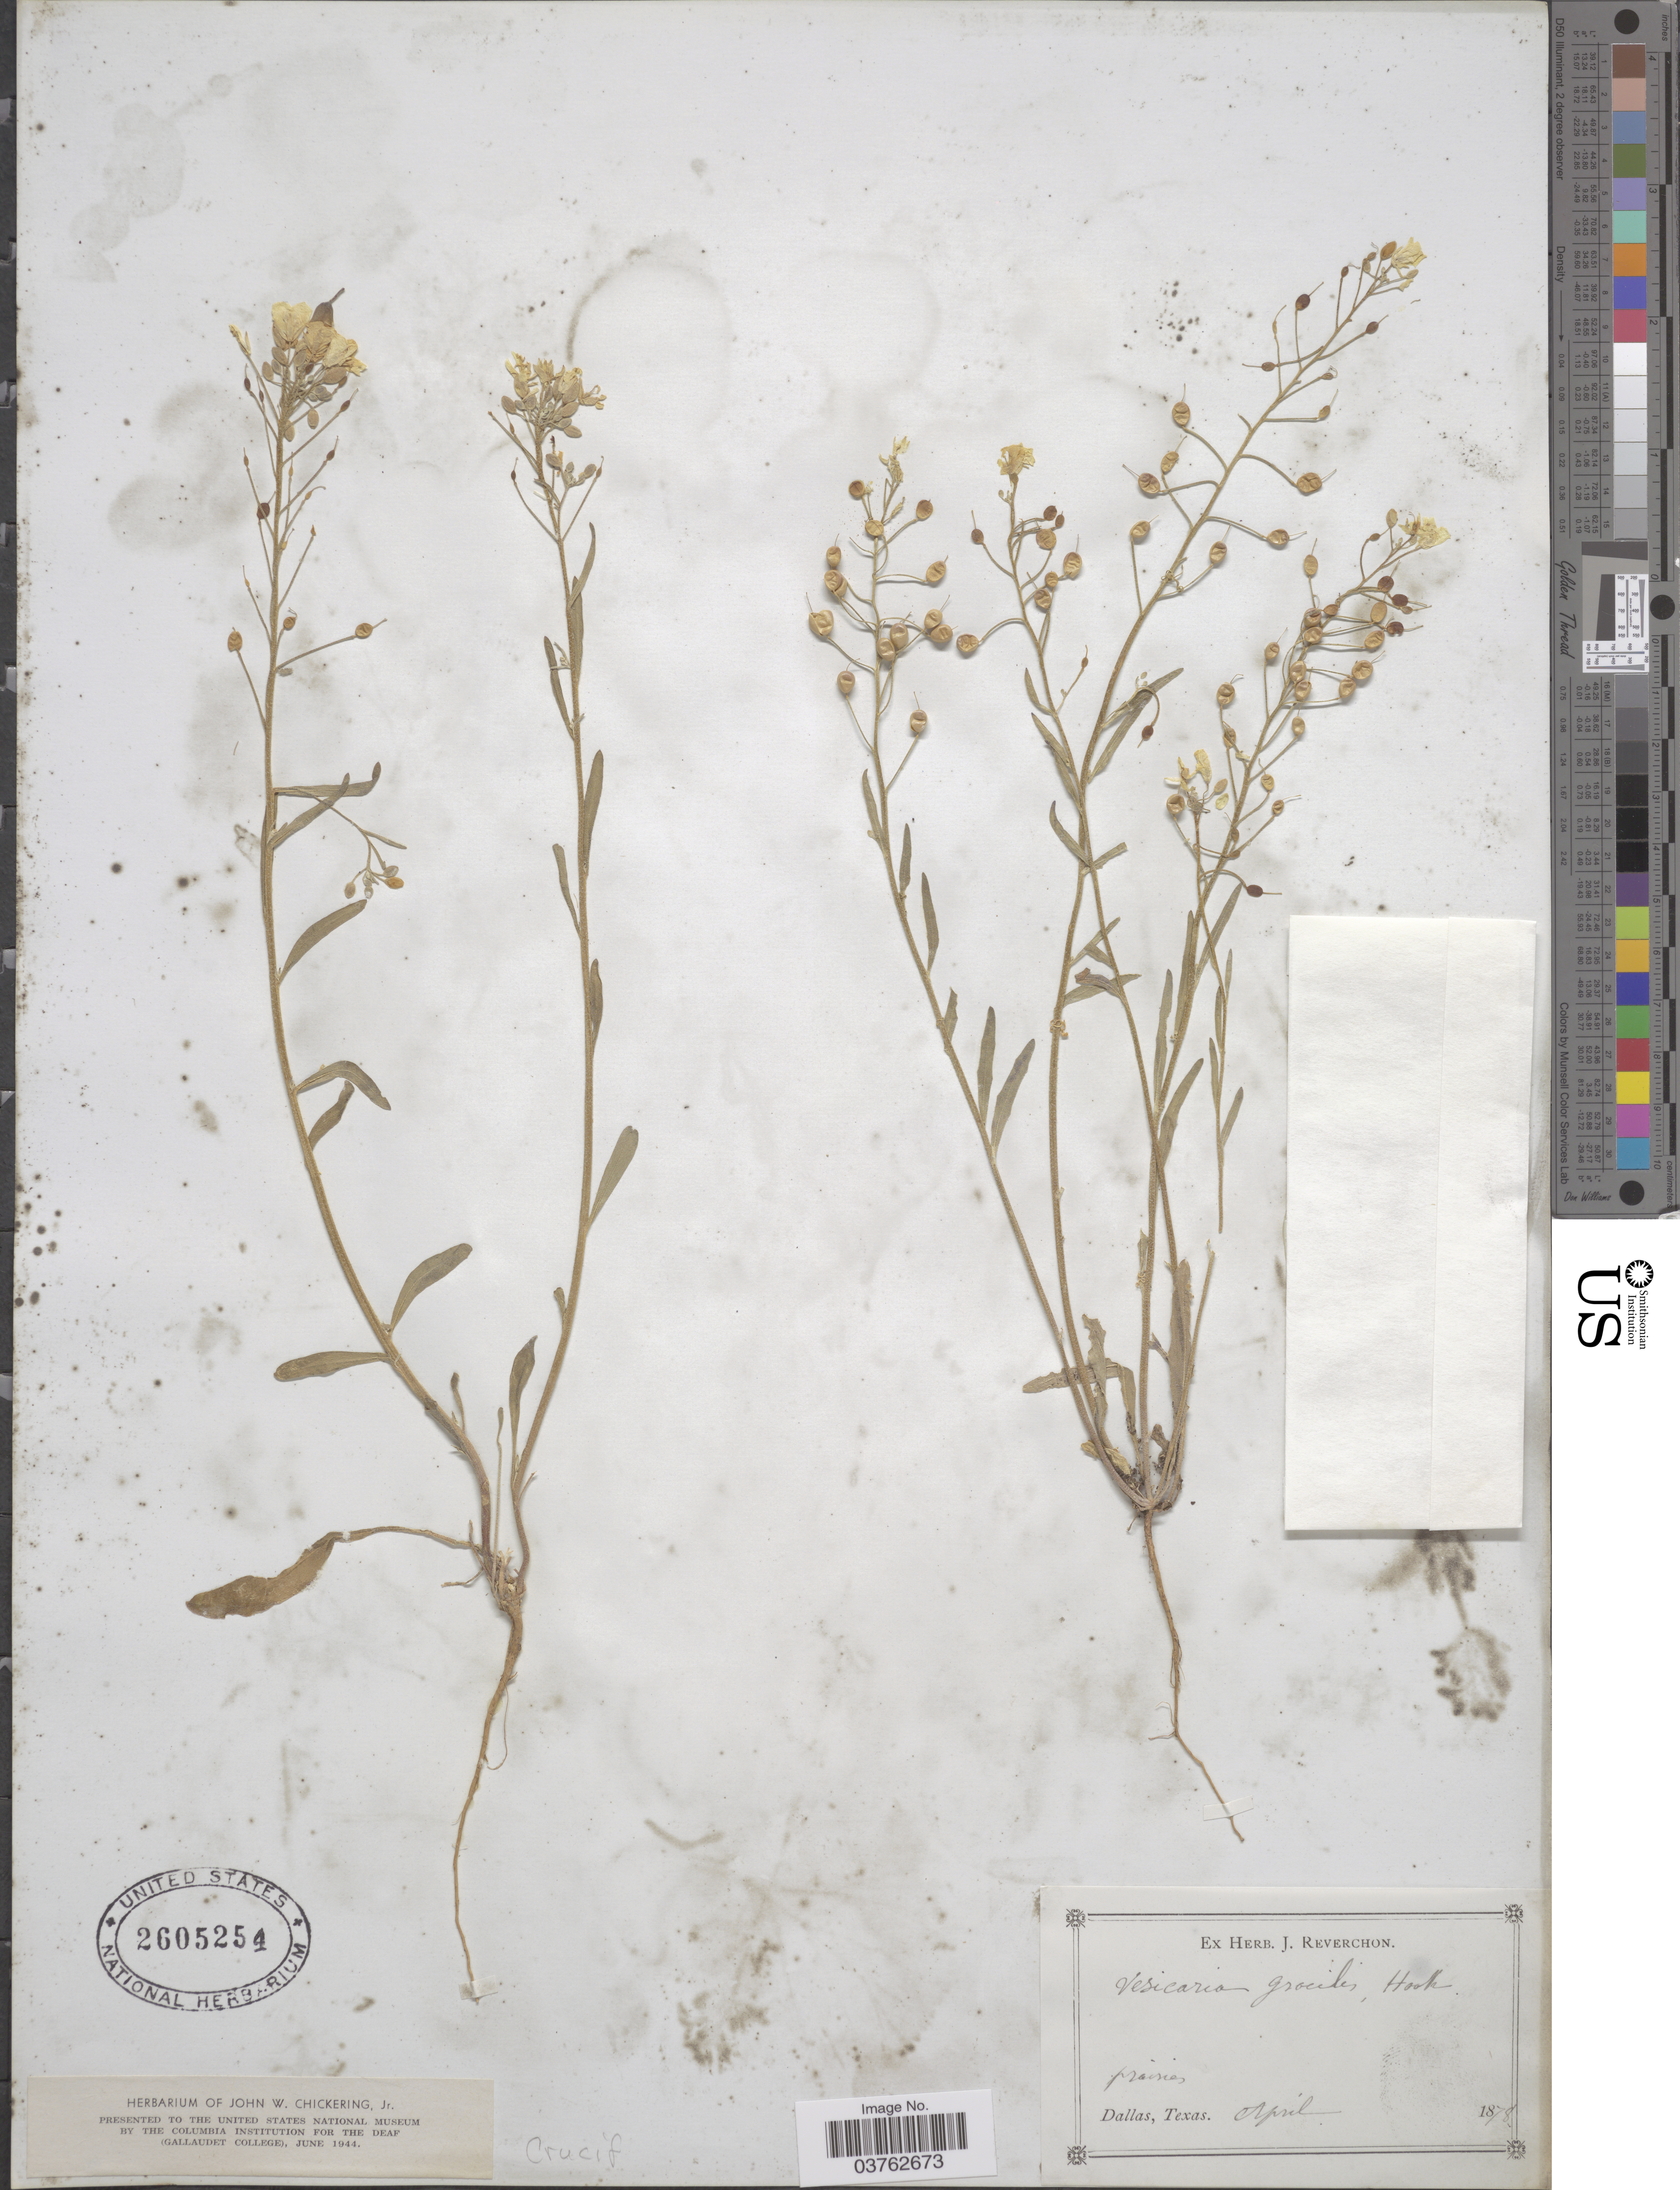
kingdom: Plantae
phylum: Tracheophyta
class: Magnoliopsida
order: Brassicales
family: Brassicaceae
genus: Physaria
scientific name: Physaria gracilis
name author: Hook.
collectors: ex herb. J. Reverchon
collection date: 1878-04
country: United States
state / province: Texas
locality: Dallas.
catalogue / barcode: US 2605254